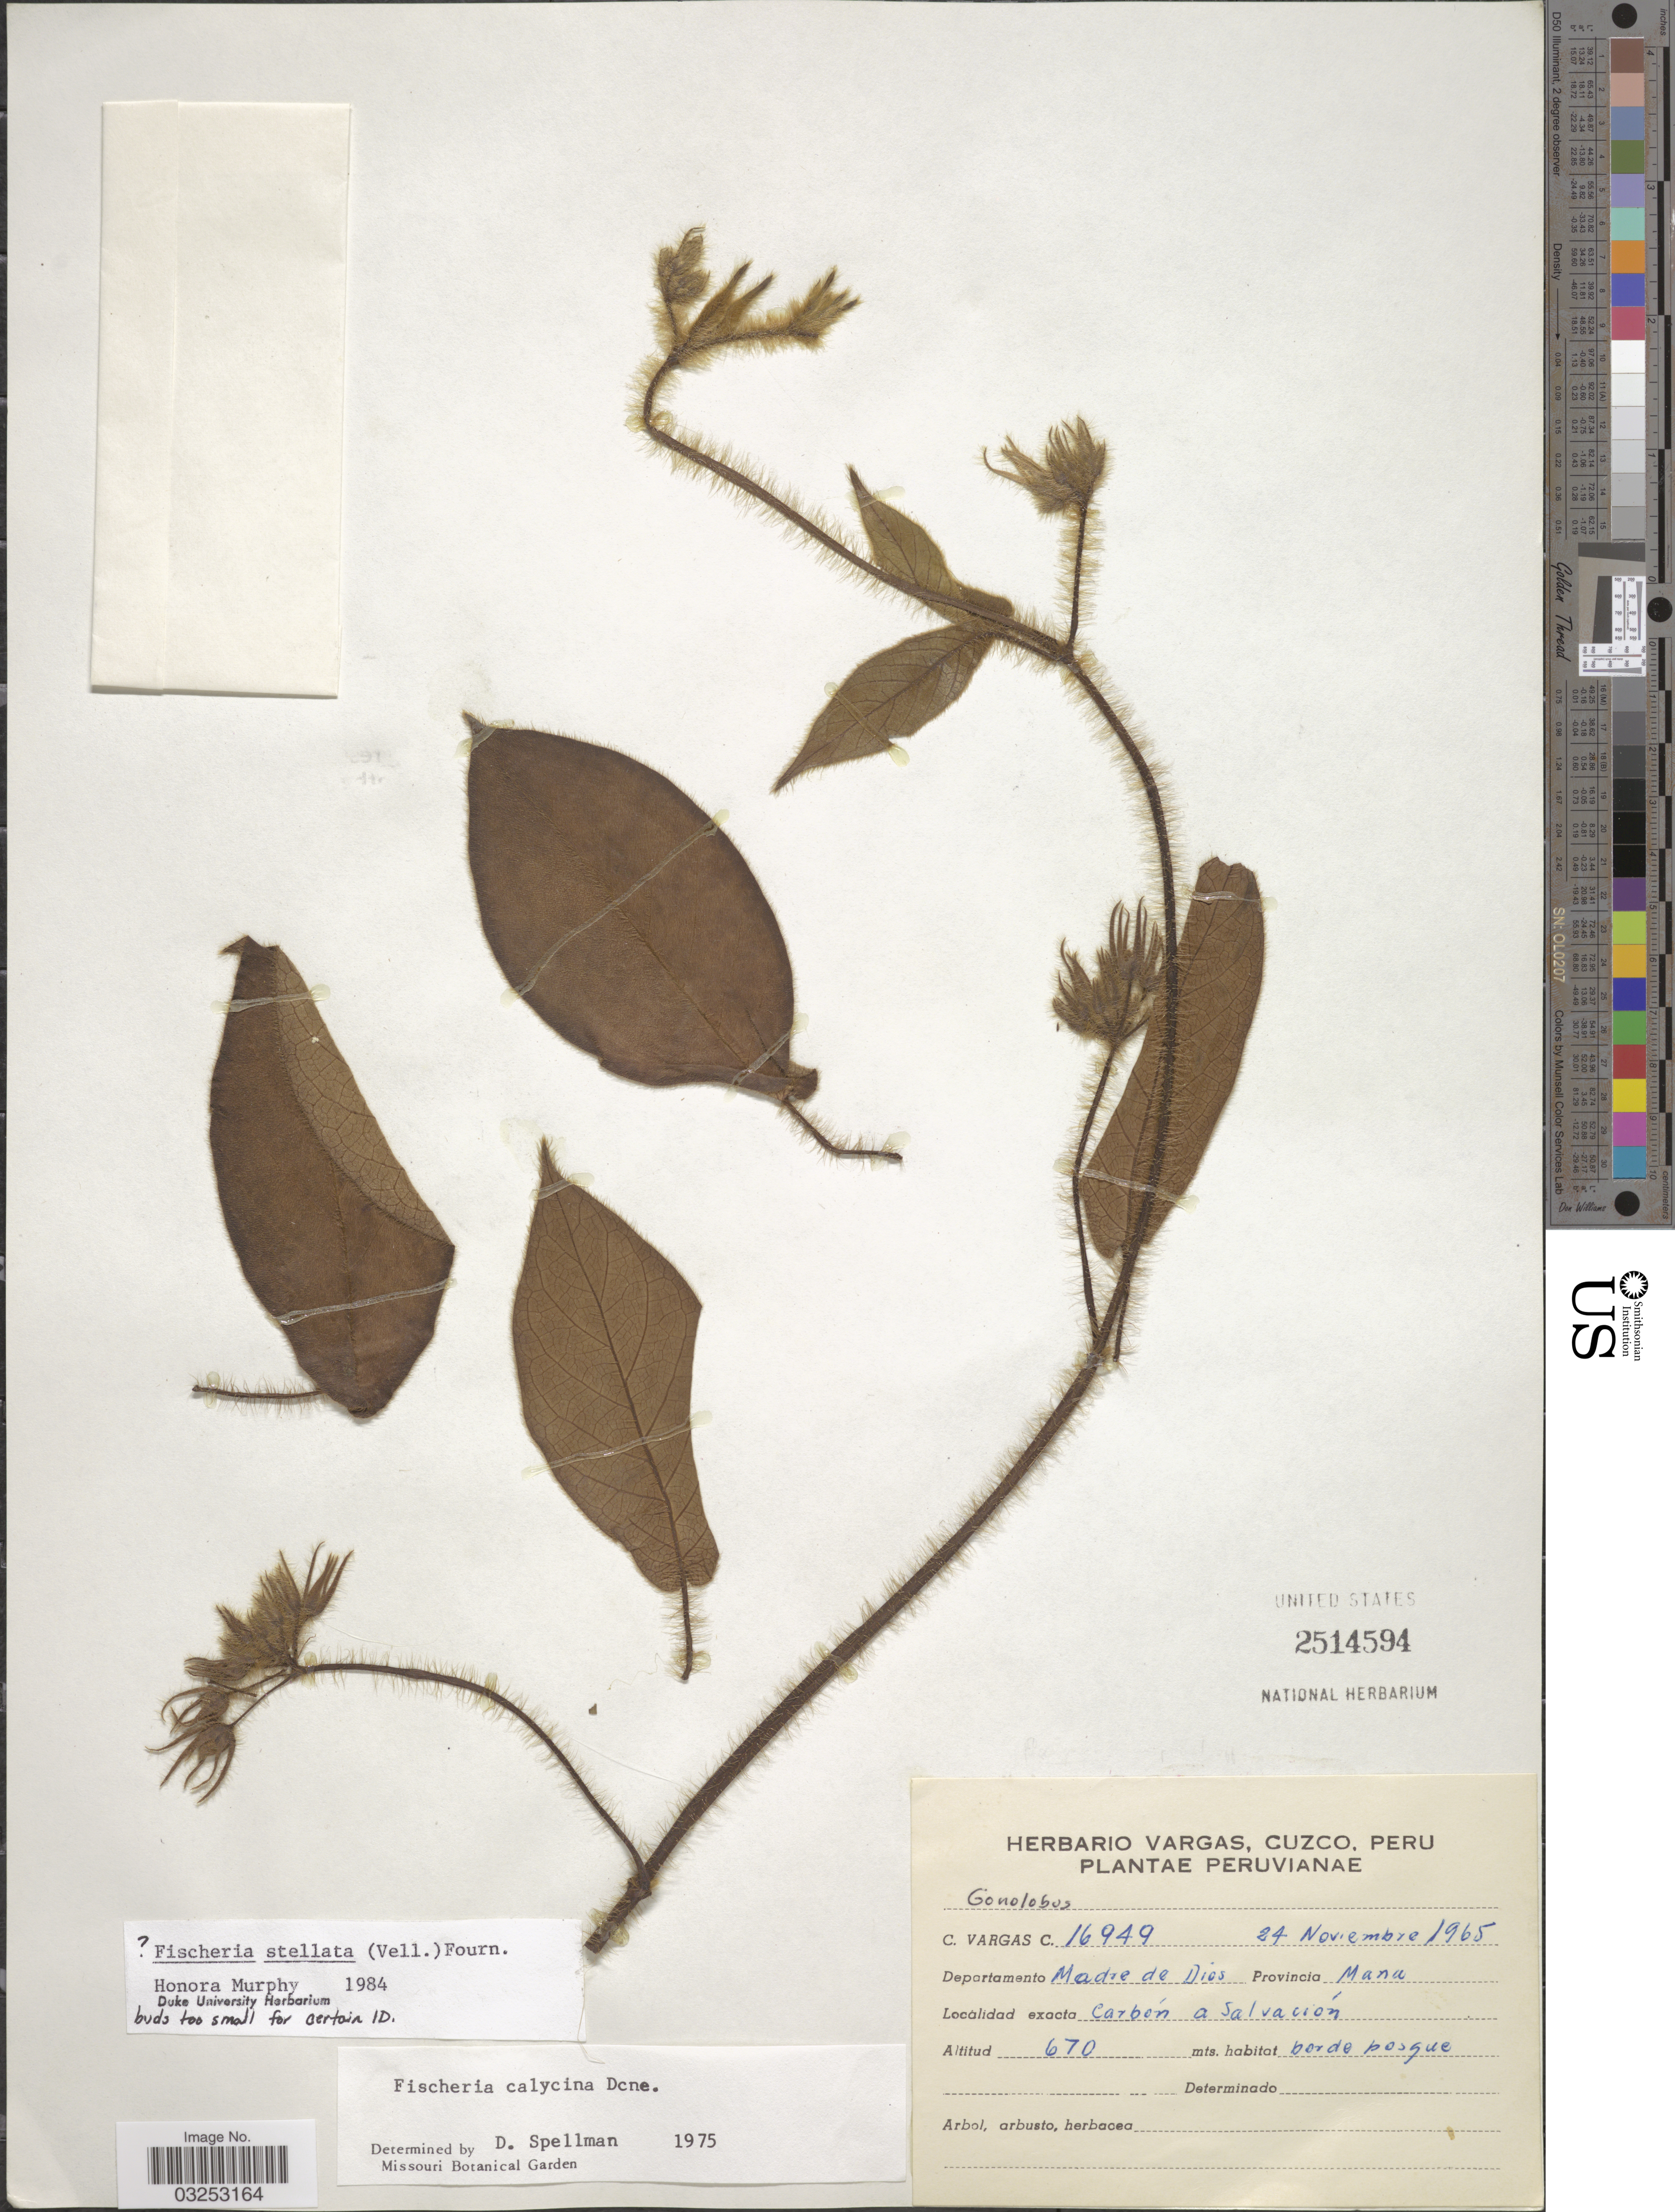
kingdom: Plantae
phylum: Tracheophyta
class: Magnoliopsida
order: Gentianales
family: Apocynaceae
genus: Fischeria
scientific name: Fischeria stellata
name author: (Vell.) E. Fourn.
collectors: C. Vargas Calderón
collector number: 16949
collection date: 1965-11-24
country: Peru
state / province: Madre de Dios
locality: Departamento Madre de Dios, Provincia Manu, Carbón a Salvación.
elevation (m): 670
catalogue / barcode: US 2514594